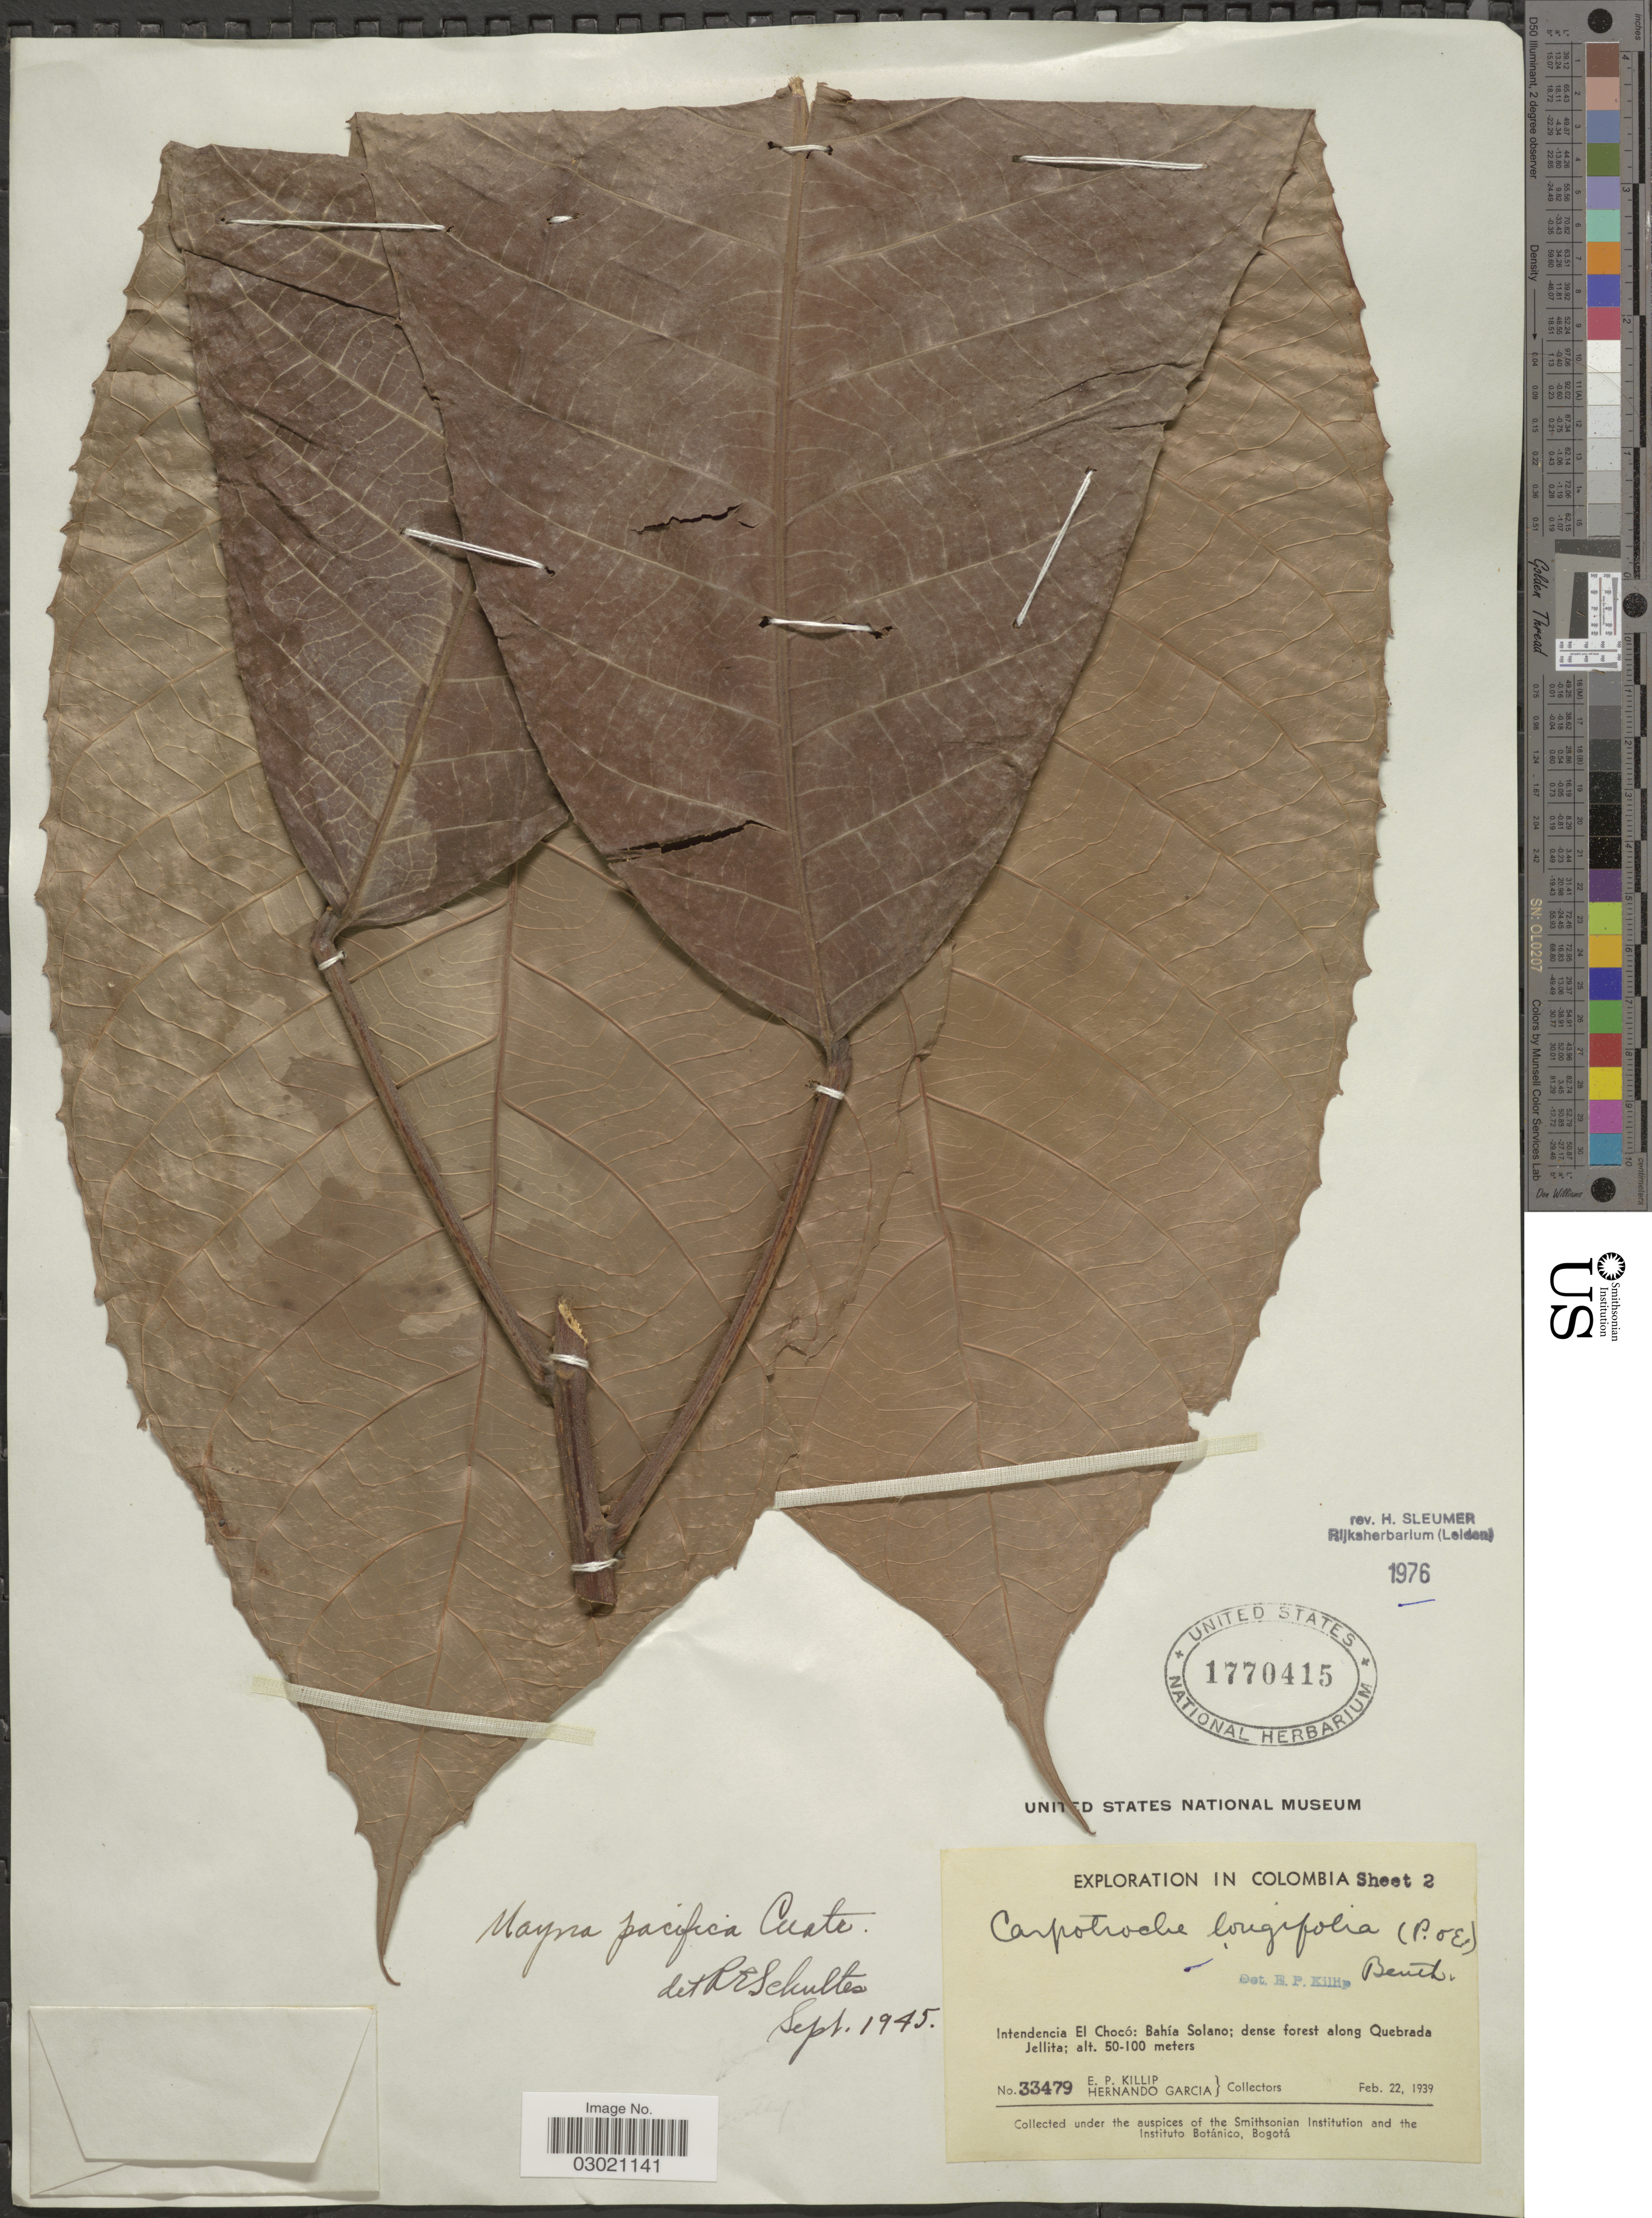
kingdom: Plantae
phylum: Tracheophyta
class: Magnoliopsida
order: Malpighiales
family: Achariaceae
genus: Carpotroche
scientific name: Carpotroche pacifica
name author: (Cuatrec.) Cuatrec.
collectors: E. P. Killip & H. Garcia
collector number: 33479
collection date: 1939-02-22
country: Colombia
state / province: Chocó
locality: Intendencia El Chocó: Bahía Solano: dense forest along Quebrada Jellita.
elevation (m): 50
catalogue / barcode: US 1770415